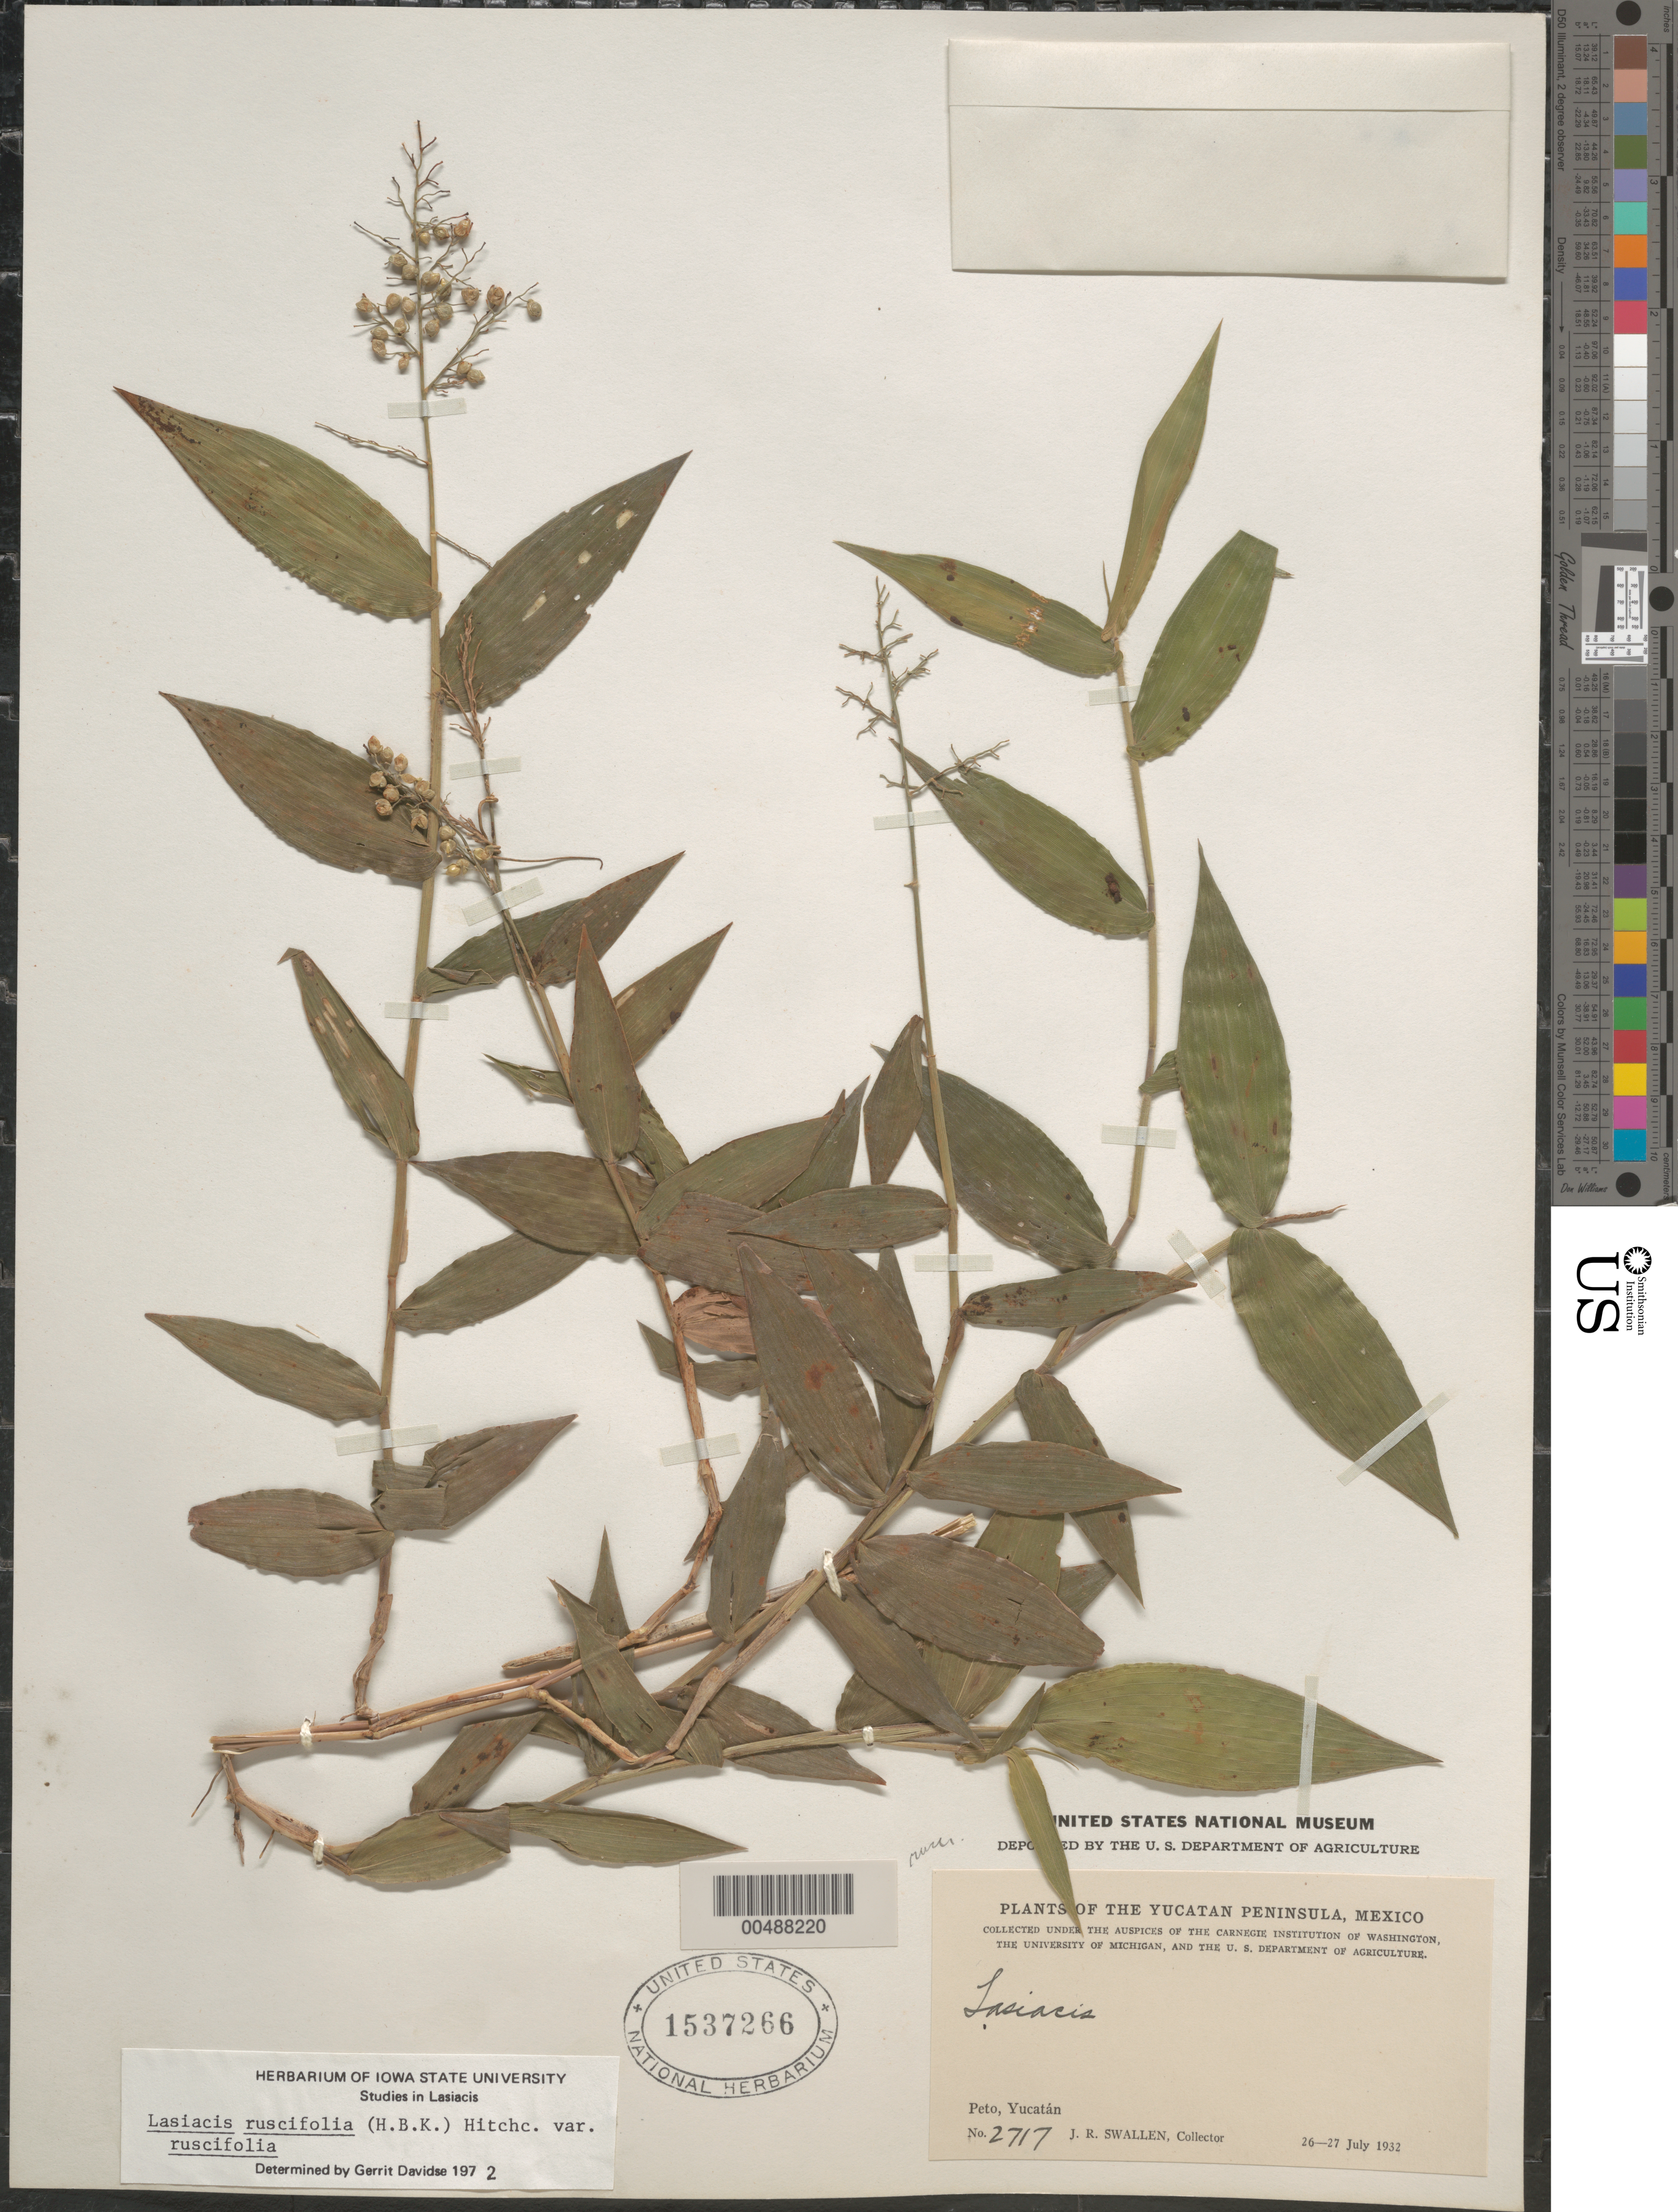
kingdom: Plantae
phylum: Tracheophyta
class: Liliopsida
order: Poales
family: Poaceae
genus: Lasiacis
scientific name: Lasiacis ruscifolia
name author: (Kunth) Hitchc.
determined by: Davidse, Gerrit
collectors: J. R. Swallen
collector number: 2717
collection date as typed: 26 Jul 1932 to 27 Jul 1932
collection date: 1932-07-26/1932-07-27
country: Mexico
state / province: Yucatan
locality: Yucatan Peninsula, Peto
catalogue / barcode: US 1537266